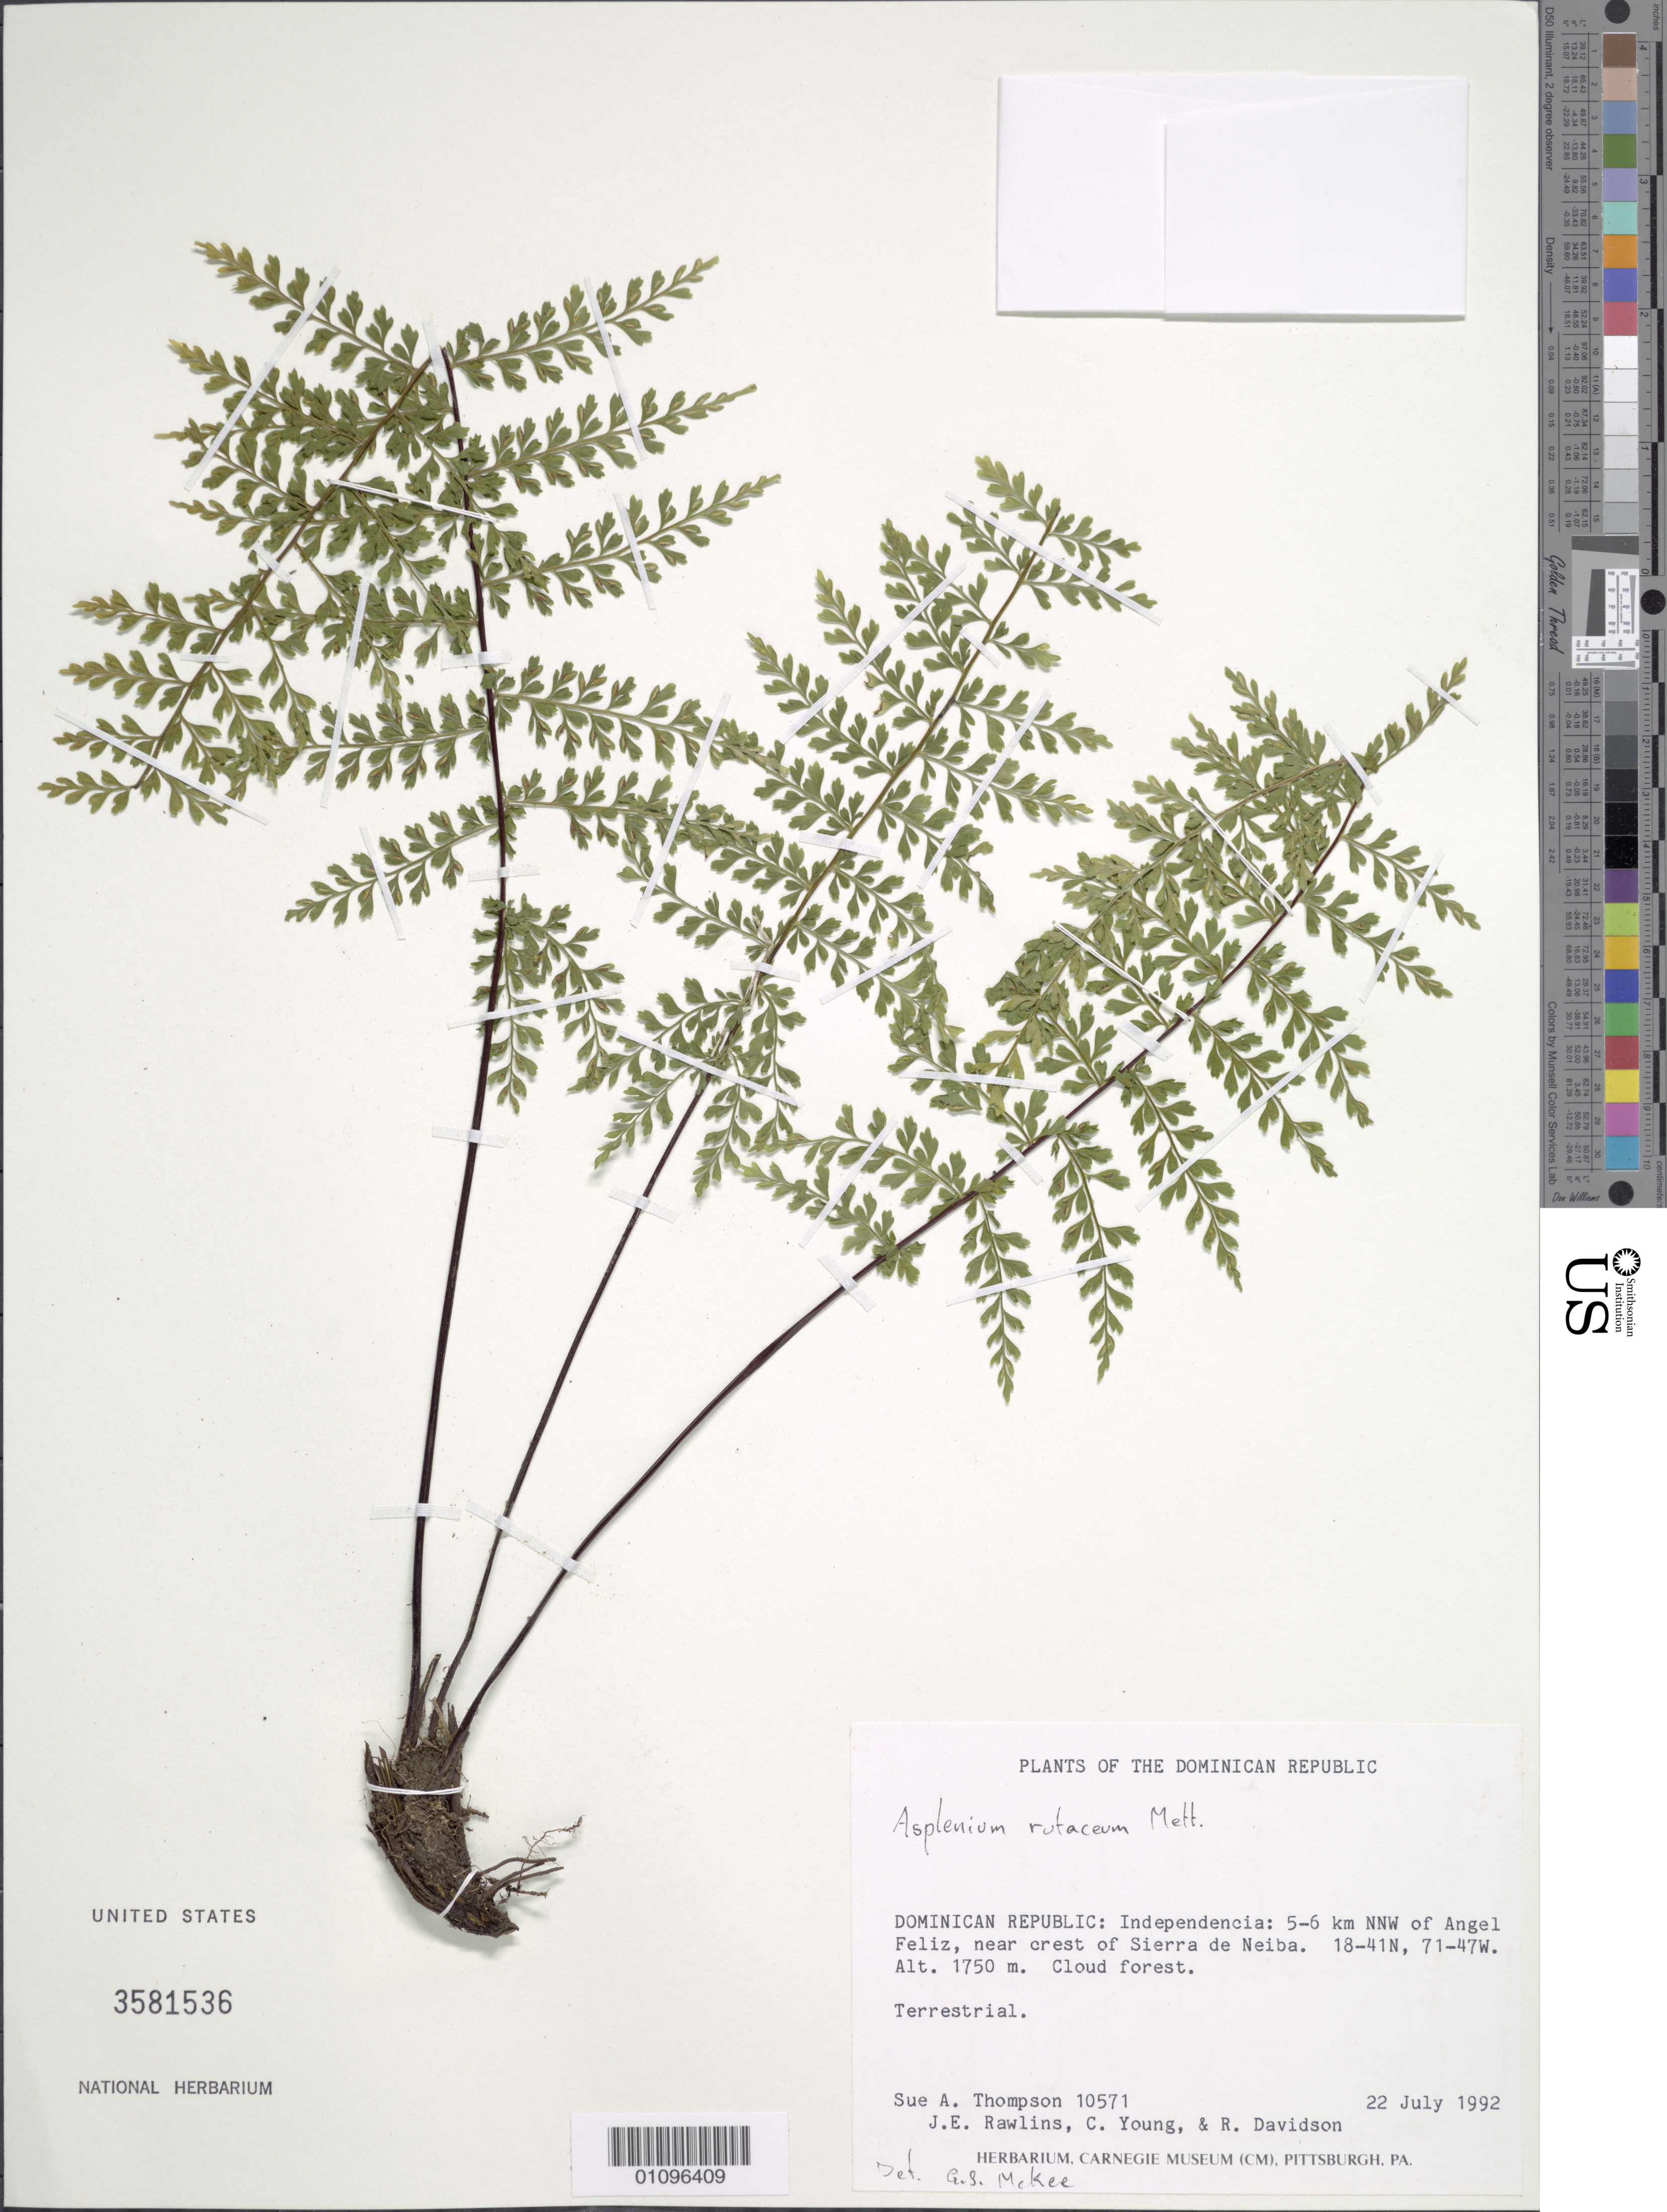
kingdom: Plantae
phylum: Tracheophyta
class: Polypodiopsida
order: Polypodiales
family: Aspleniaceae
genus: Asplenium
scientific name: Asplenium rutaceum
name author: (Willd.) Mett.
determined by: McKee, G. S., (US), NMNH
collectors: S. A. Thompson, J. Rawlins, C. Young & R. Davidson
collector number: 10571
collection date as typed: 22 Jul 1992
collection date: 1992-07-22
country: Dominican Republic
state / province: Independencia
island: Hispaniola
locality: Angel Feliz, 5-6 km NNW of, near crest of Sierra de Neiba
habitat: Cloud forest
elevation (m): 1750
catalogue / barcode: US 3581536